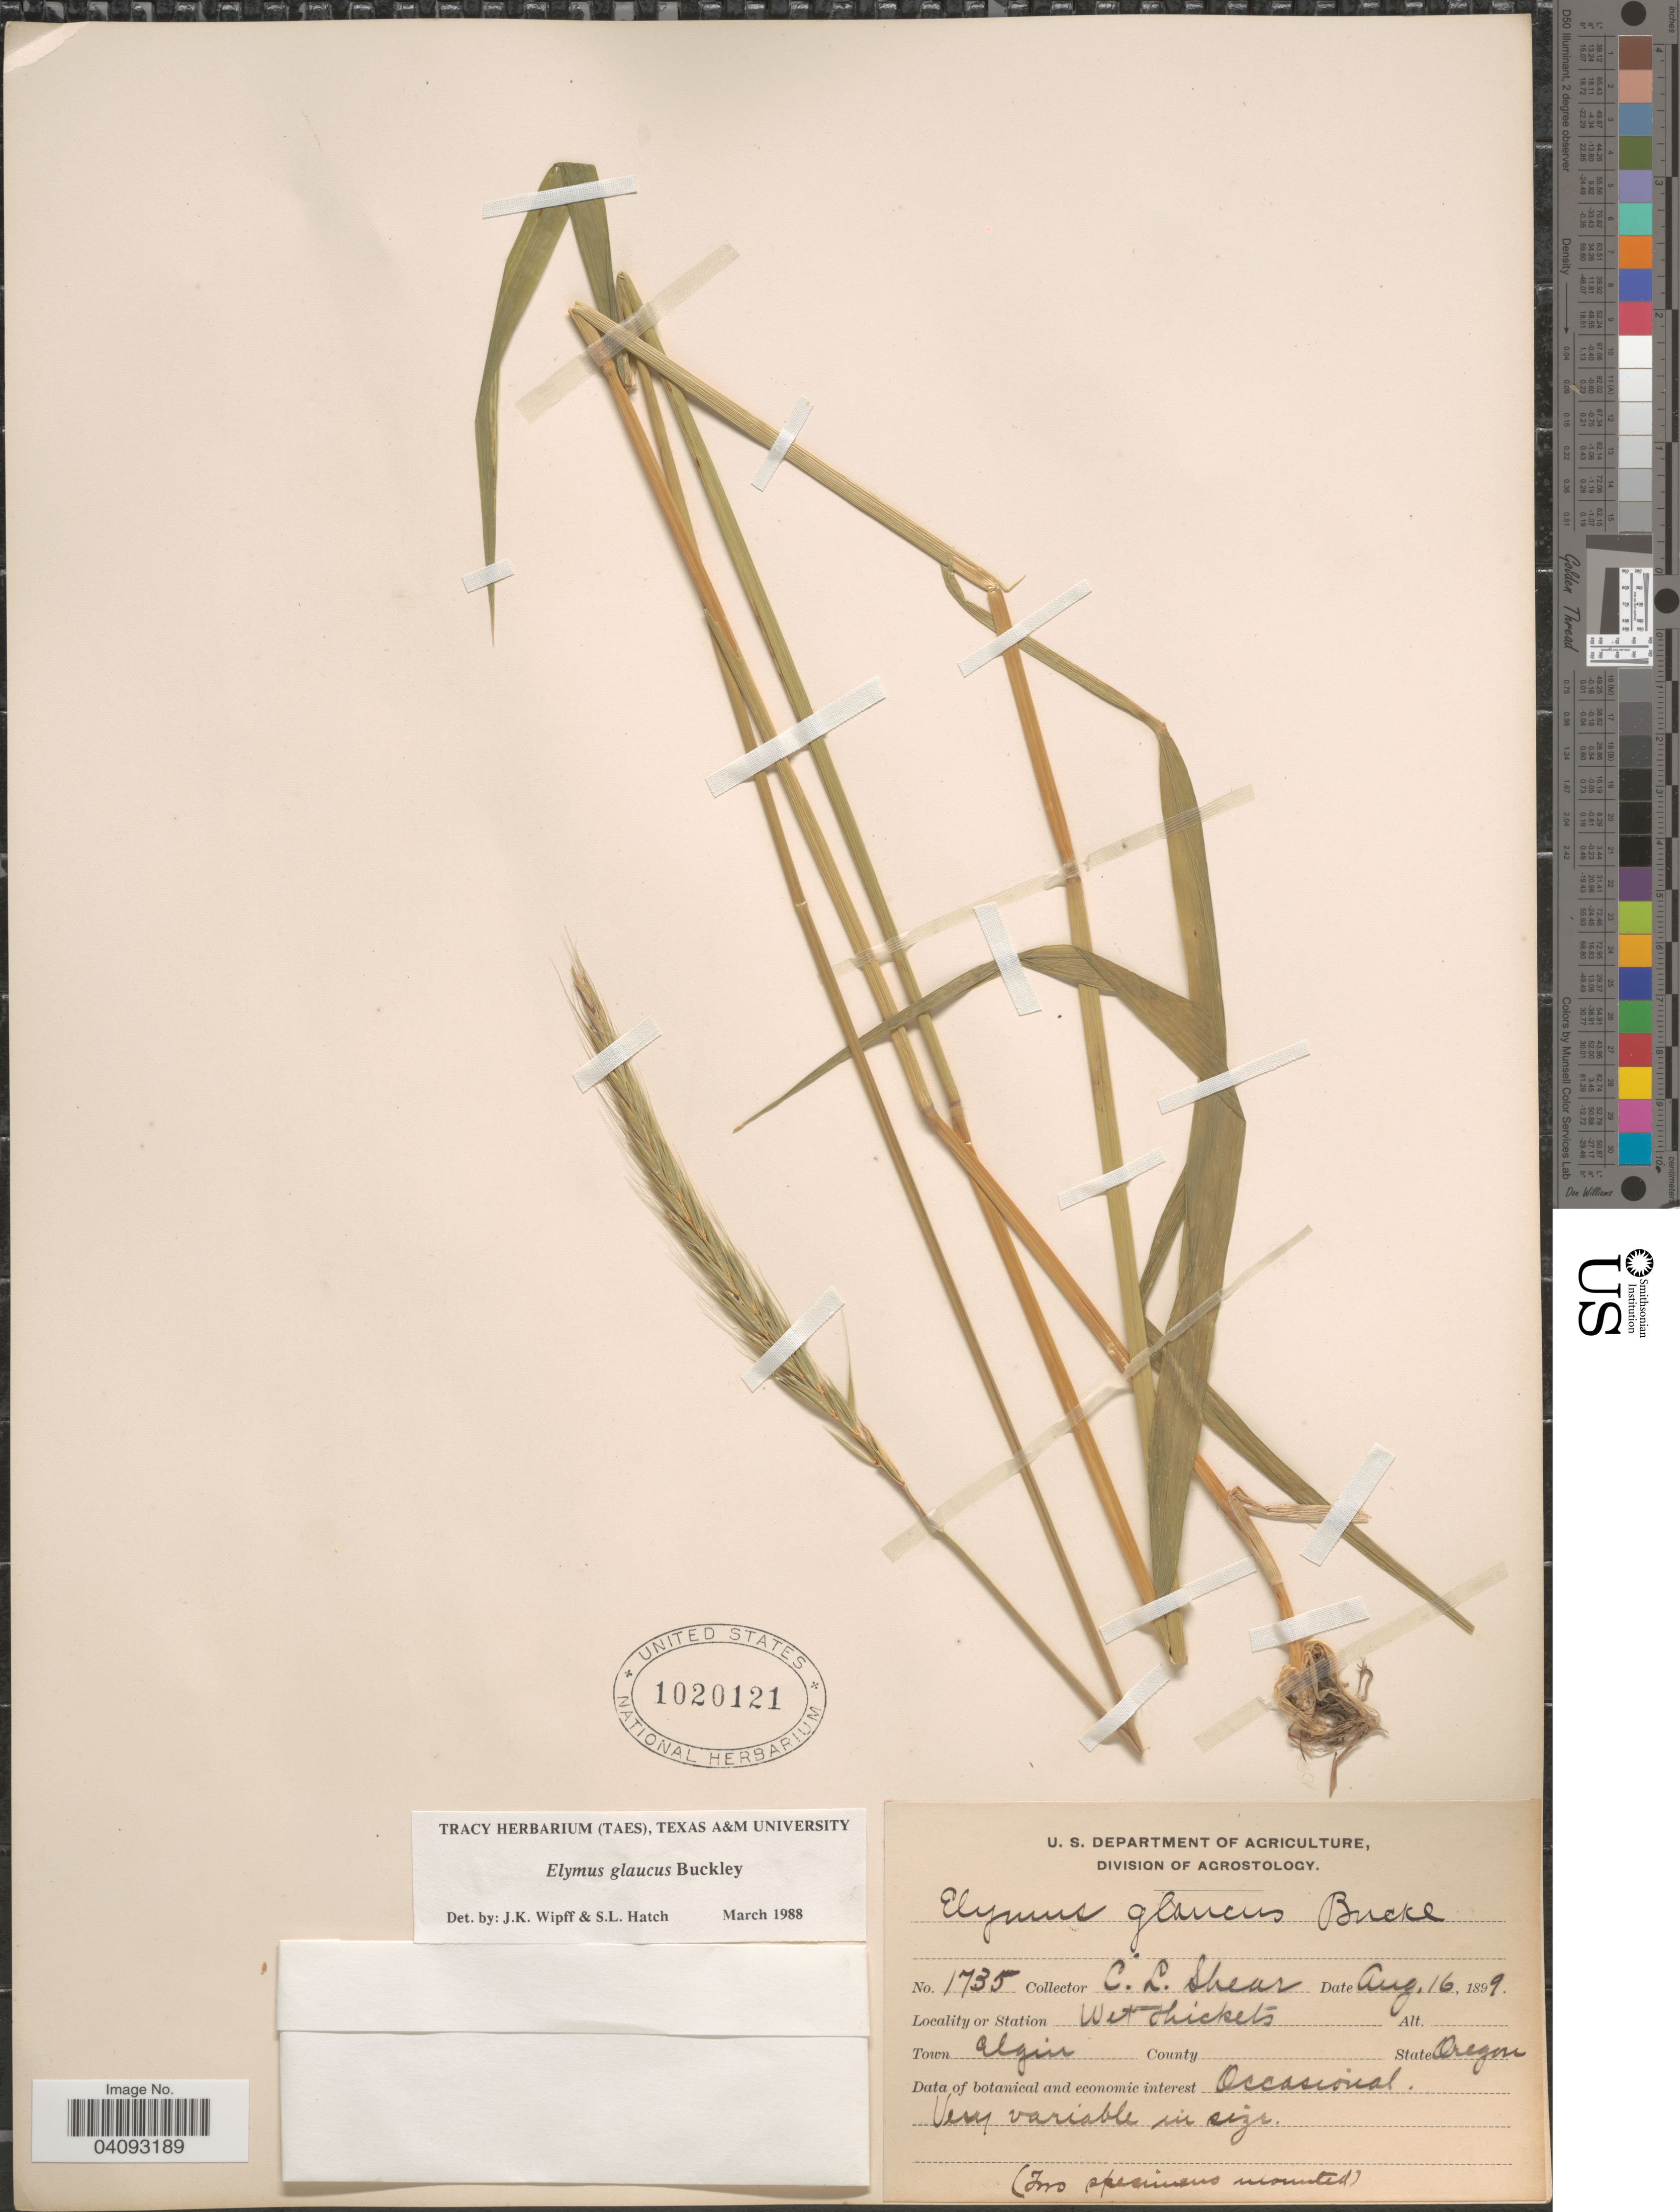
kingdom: Plantae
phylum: Tracheophyta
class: Liliopsida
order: Poales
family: Poaceae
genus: Elymus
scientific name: Elymus glaucus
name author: Buckley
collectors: C. L. Shear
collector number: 1735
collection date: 1899-08-16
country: United States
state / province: Oregon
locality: Wet thickets. Town Elgin.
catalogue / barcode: US 1020121